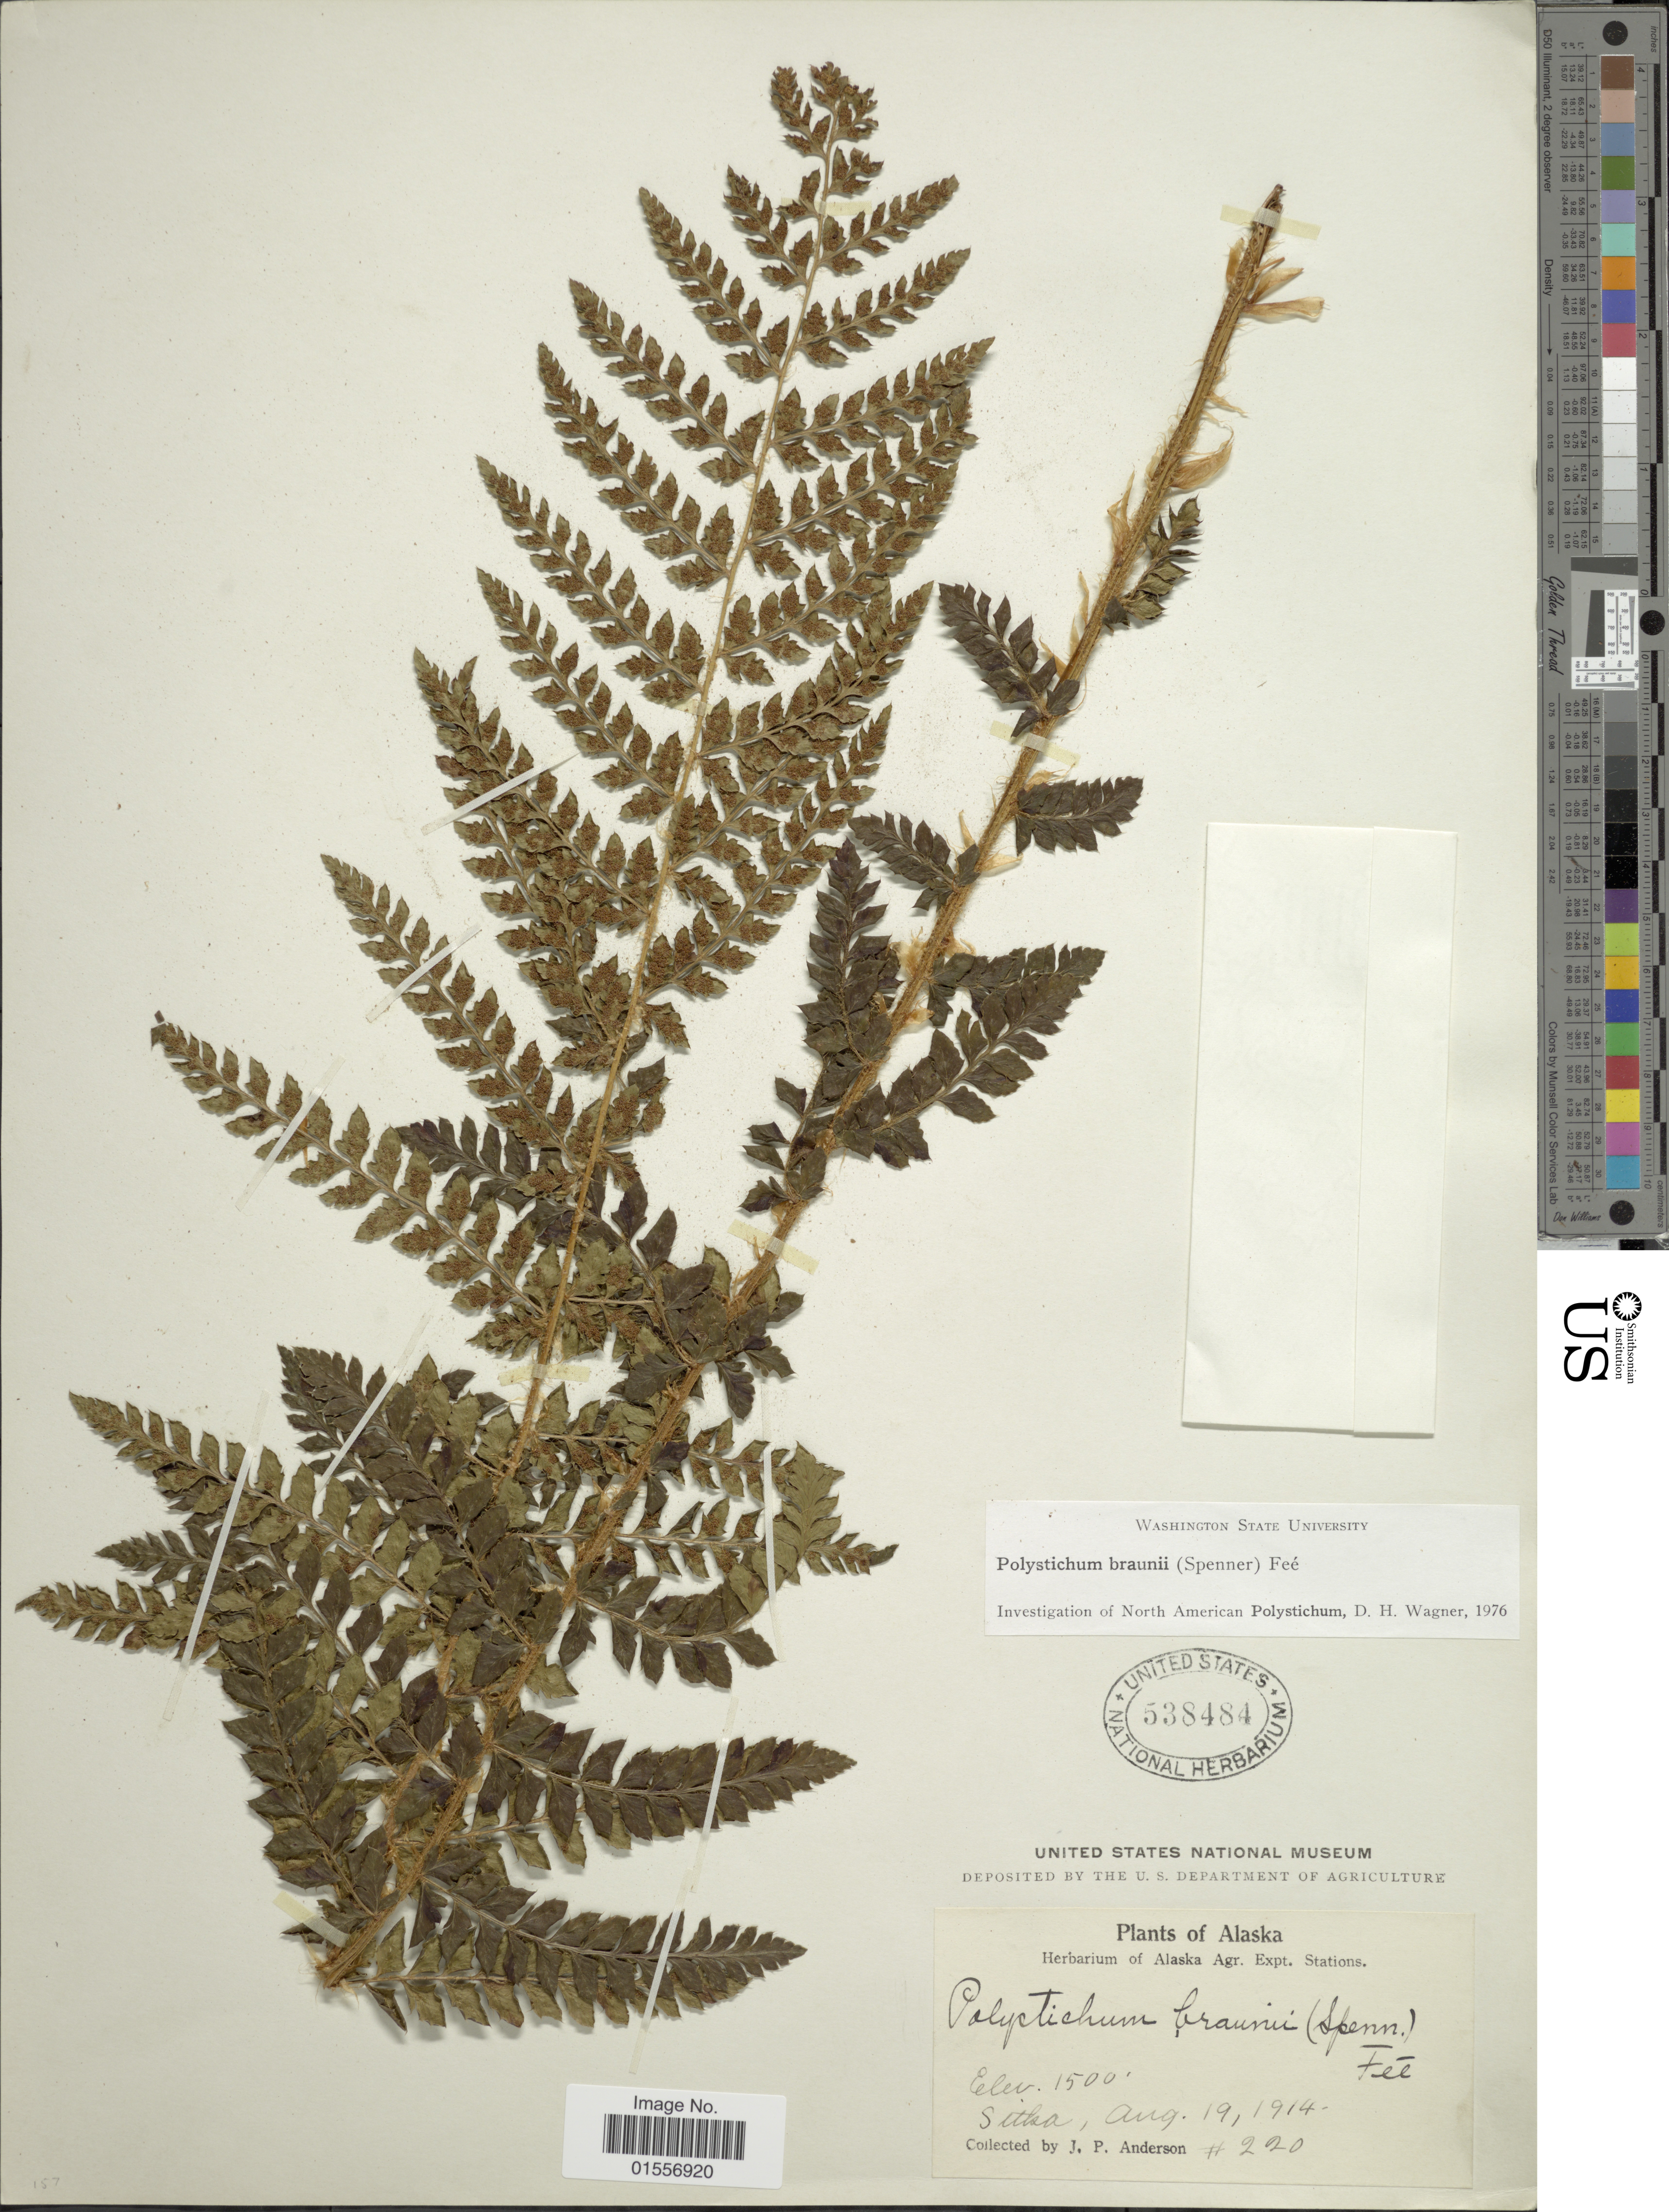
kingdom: Plantae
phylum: Tracheophyta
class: Polypodiopsida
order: Polypodiales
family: Dryopteridaceae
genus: Polystichum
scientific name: Polystichum braunii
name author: (Spenn.) Fée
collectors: J. P. Anderson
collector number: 220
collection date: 1914-08-19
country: United States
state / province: Alaska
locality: Sitka.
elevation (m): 457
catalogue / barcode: US 538484